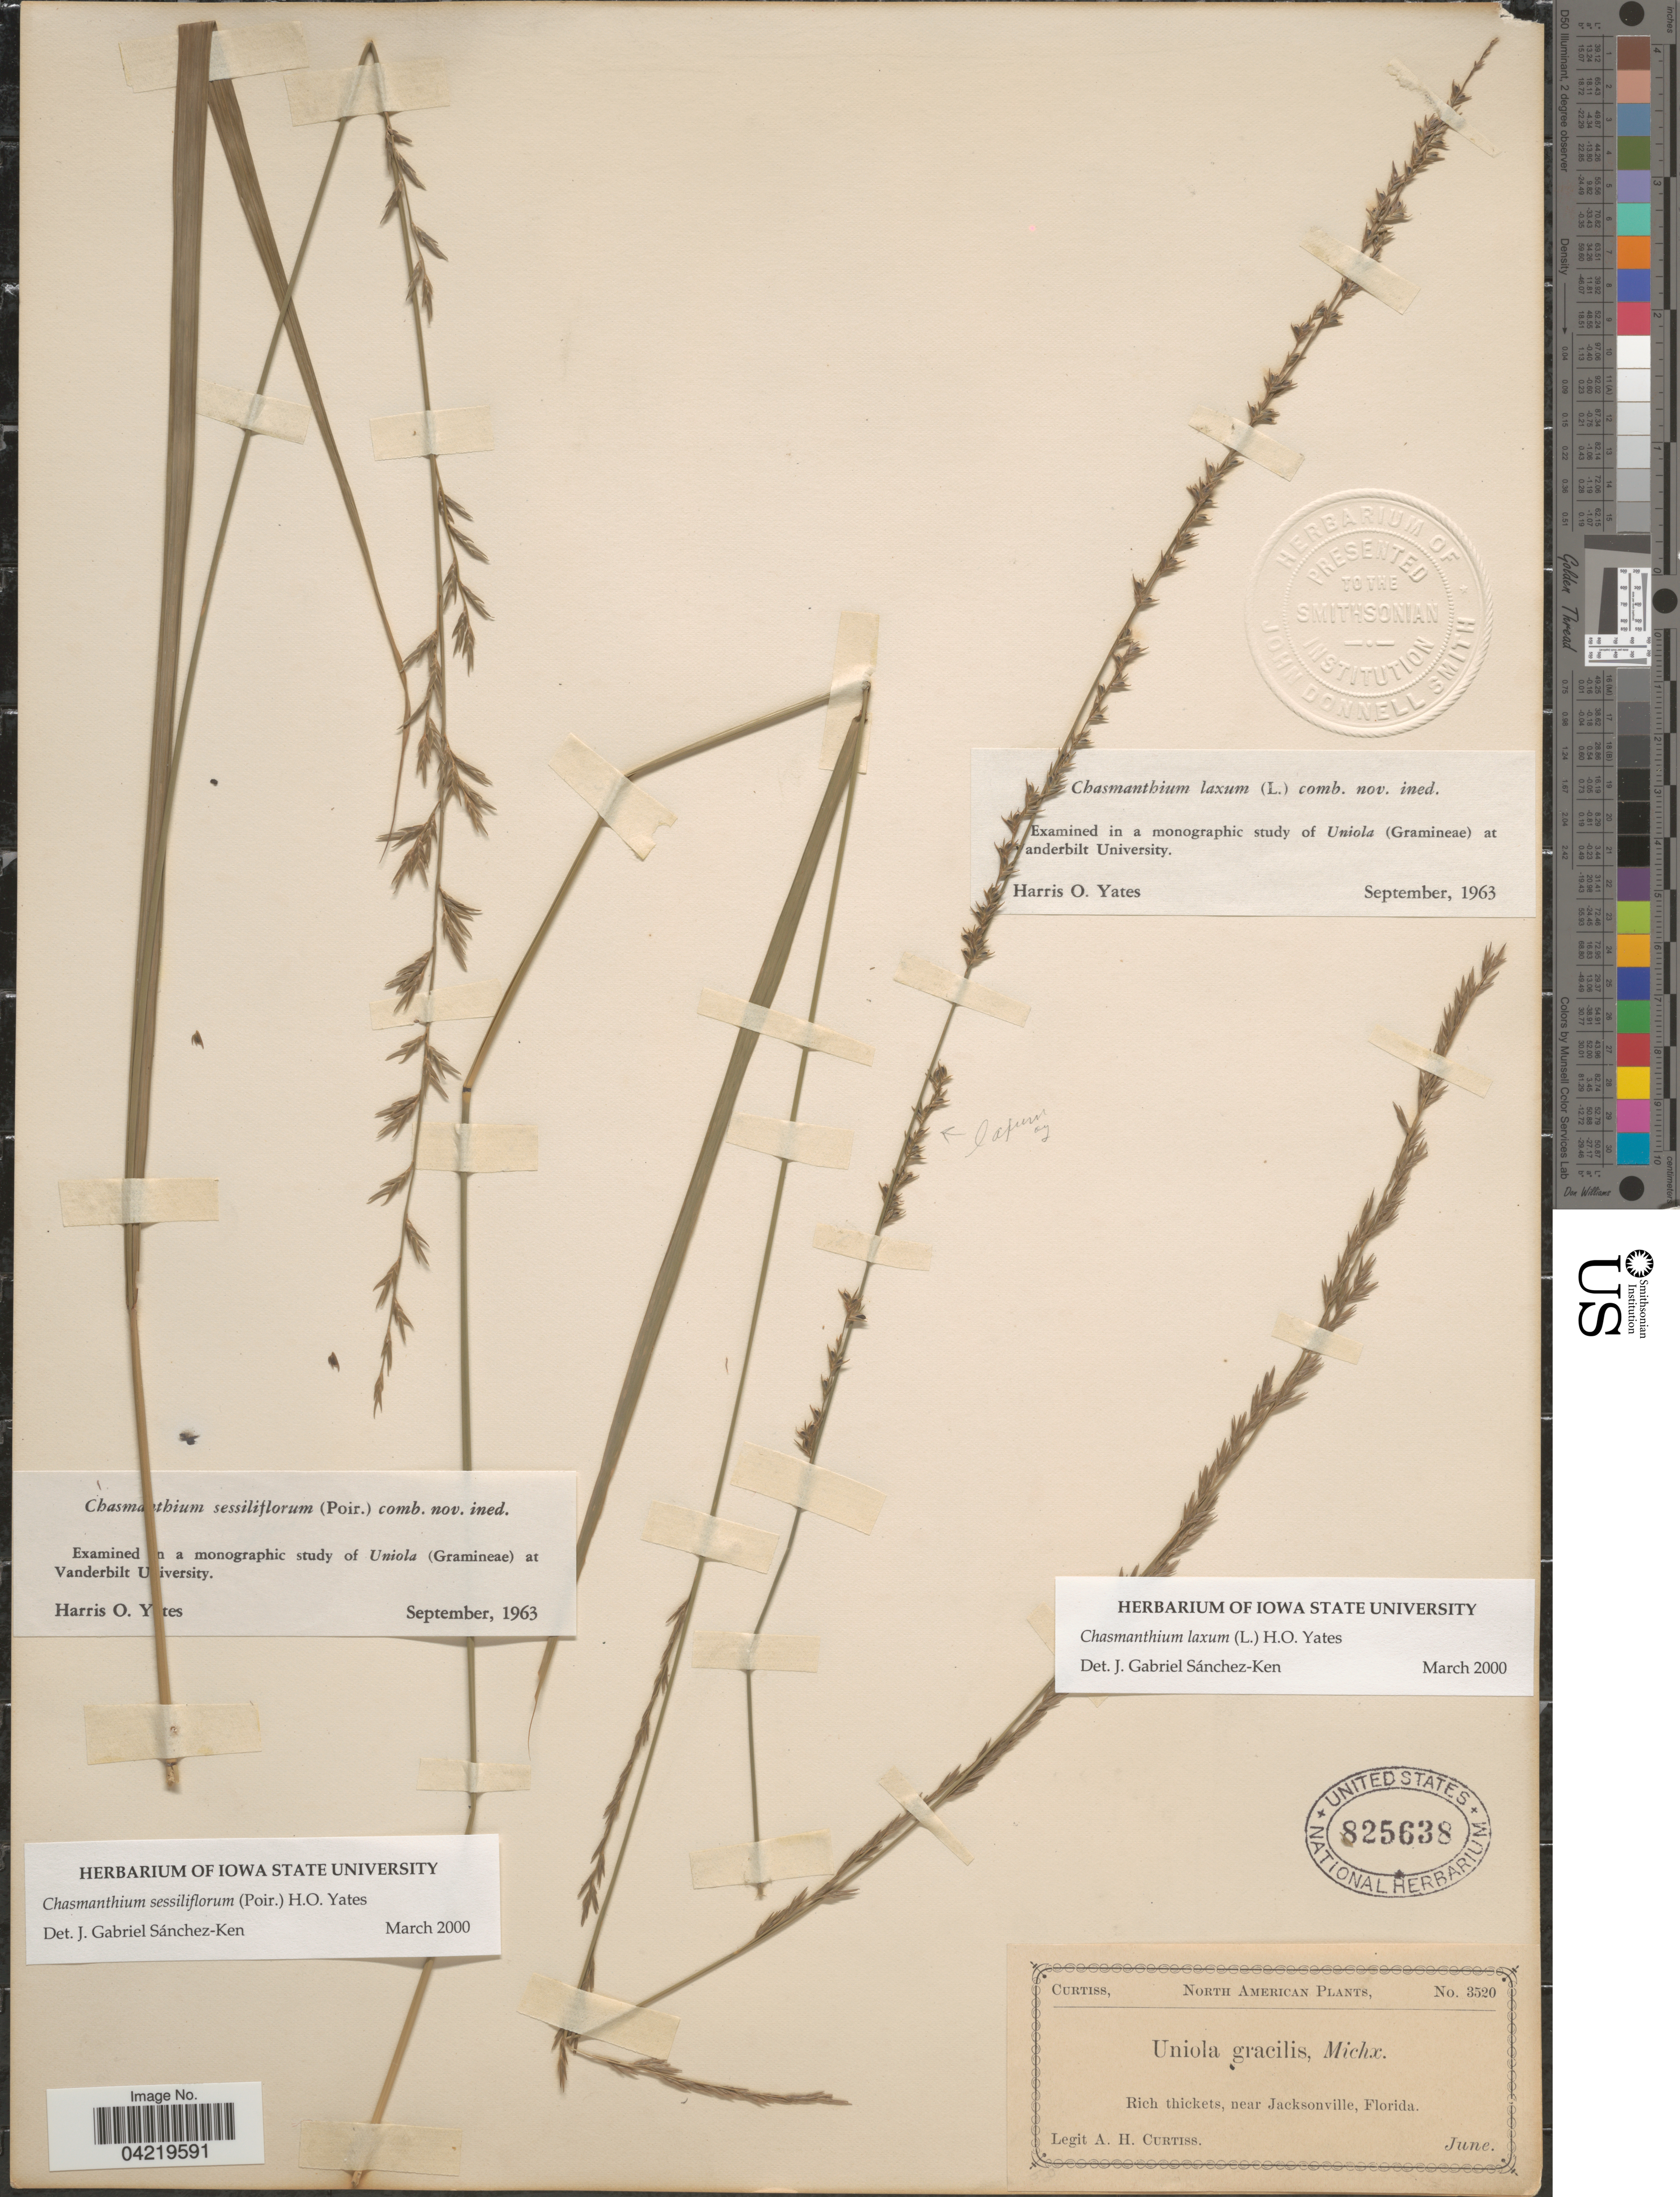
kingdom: Plantae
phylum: Tracheophyta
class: Liliopsida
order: Poales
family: Poaceae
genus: Chasmanthium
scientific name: Chasmanthium laxum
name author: (L.) H.O. Yates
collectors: A. H. Curtiss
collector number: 3520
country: United States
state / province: Florida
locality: Rich thickets, near Jacksonville.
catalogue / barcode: US 825638